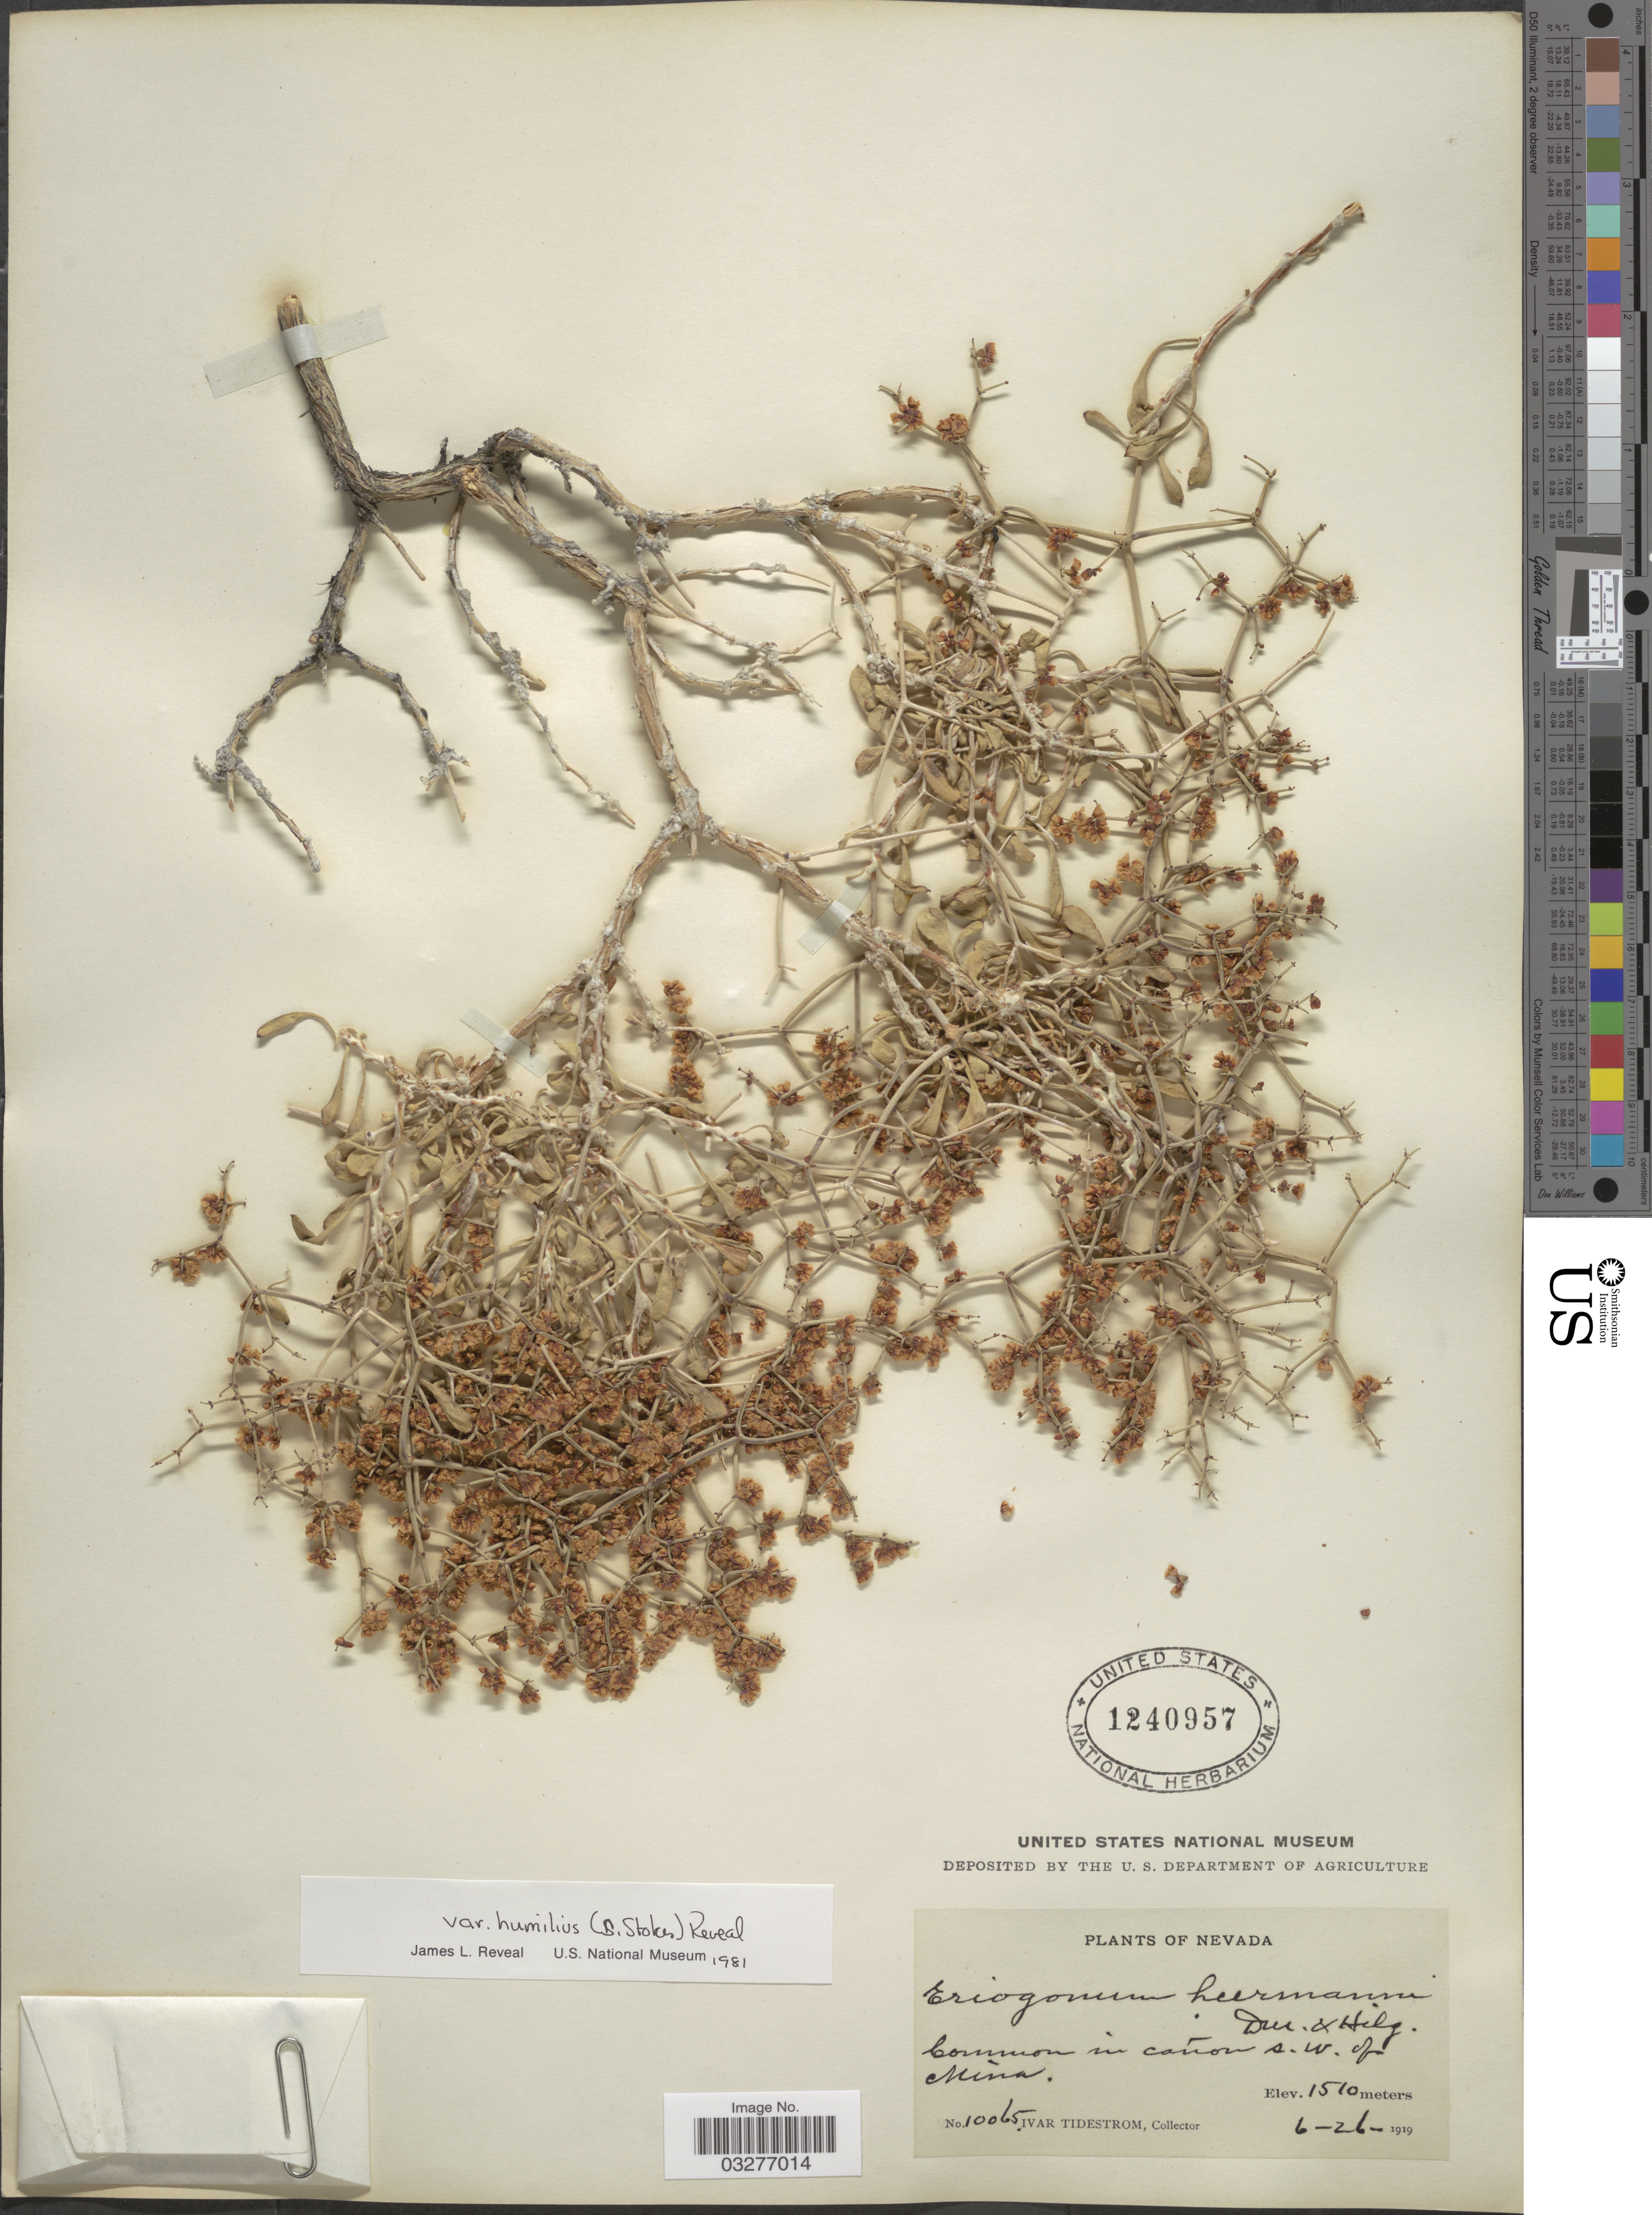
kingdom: Plantae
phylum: Tracheophyta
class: Magnoliopsida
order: Caryophyllales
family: Polygonaceae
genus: Eriogonum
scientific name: Eriogonum heermannii var. humilius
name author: (S. Stokes) Reveal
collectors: I. F. Tidestrom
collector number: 10065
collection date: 1919-06-26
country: United States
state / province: Nevada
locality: Common in cañon s.w. of Mina.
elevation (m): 1510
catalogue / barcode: US 1240957